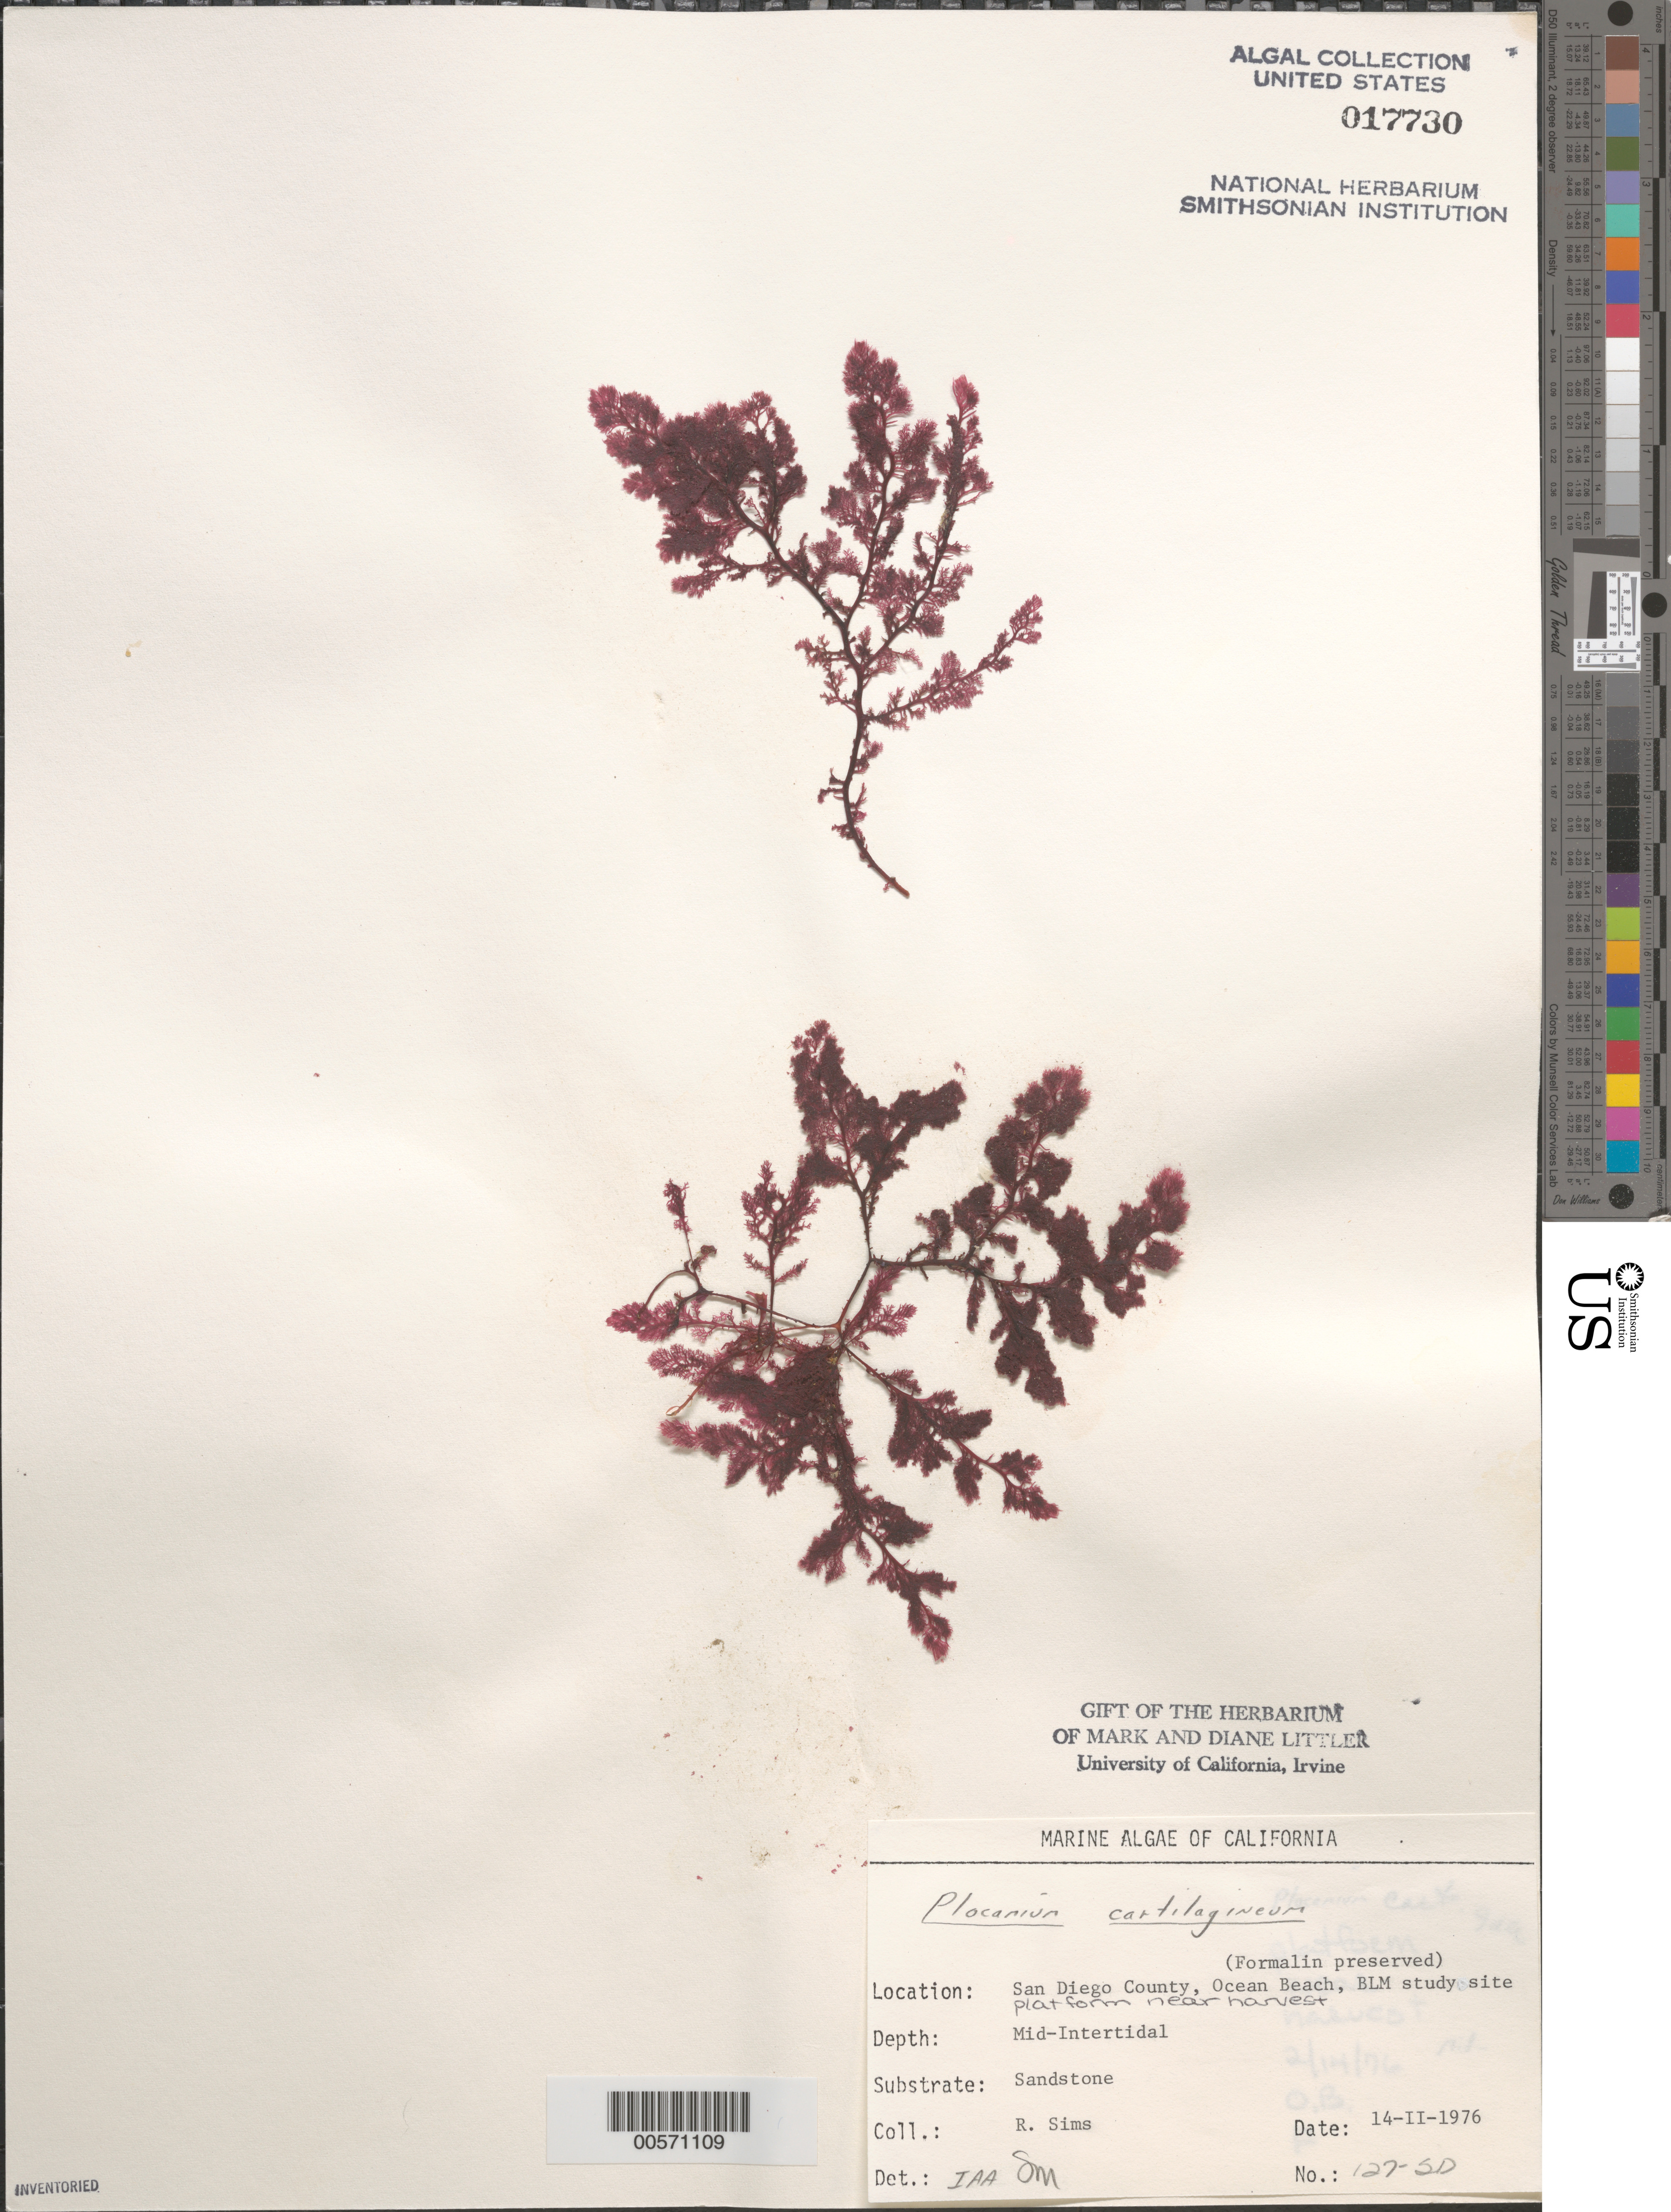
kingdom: Plantae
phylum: Rhodophyta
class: Florideophyceae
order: Plocamiales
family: Plocamiaceae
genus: Plocamium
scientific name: Plocamium cartilagineum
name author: (L.) P.S. Dixon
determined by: Abbott, I. A.; Murray, S. N.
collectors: R. H. Sims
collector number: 127-SD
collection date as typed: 14 Feb 1976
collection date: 1976-02-14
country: United States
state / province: California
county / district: San Diego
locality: Ocean Beach, end of Del Monte Street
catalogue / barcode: US 17730